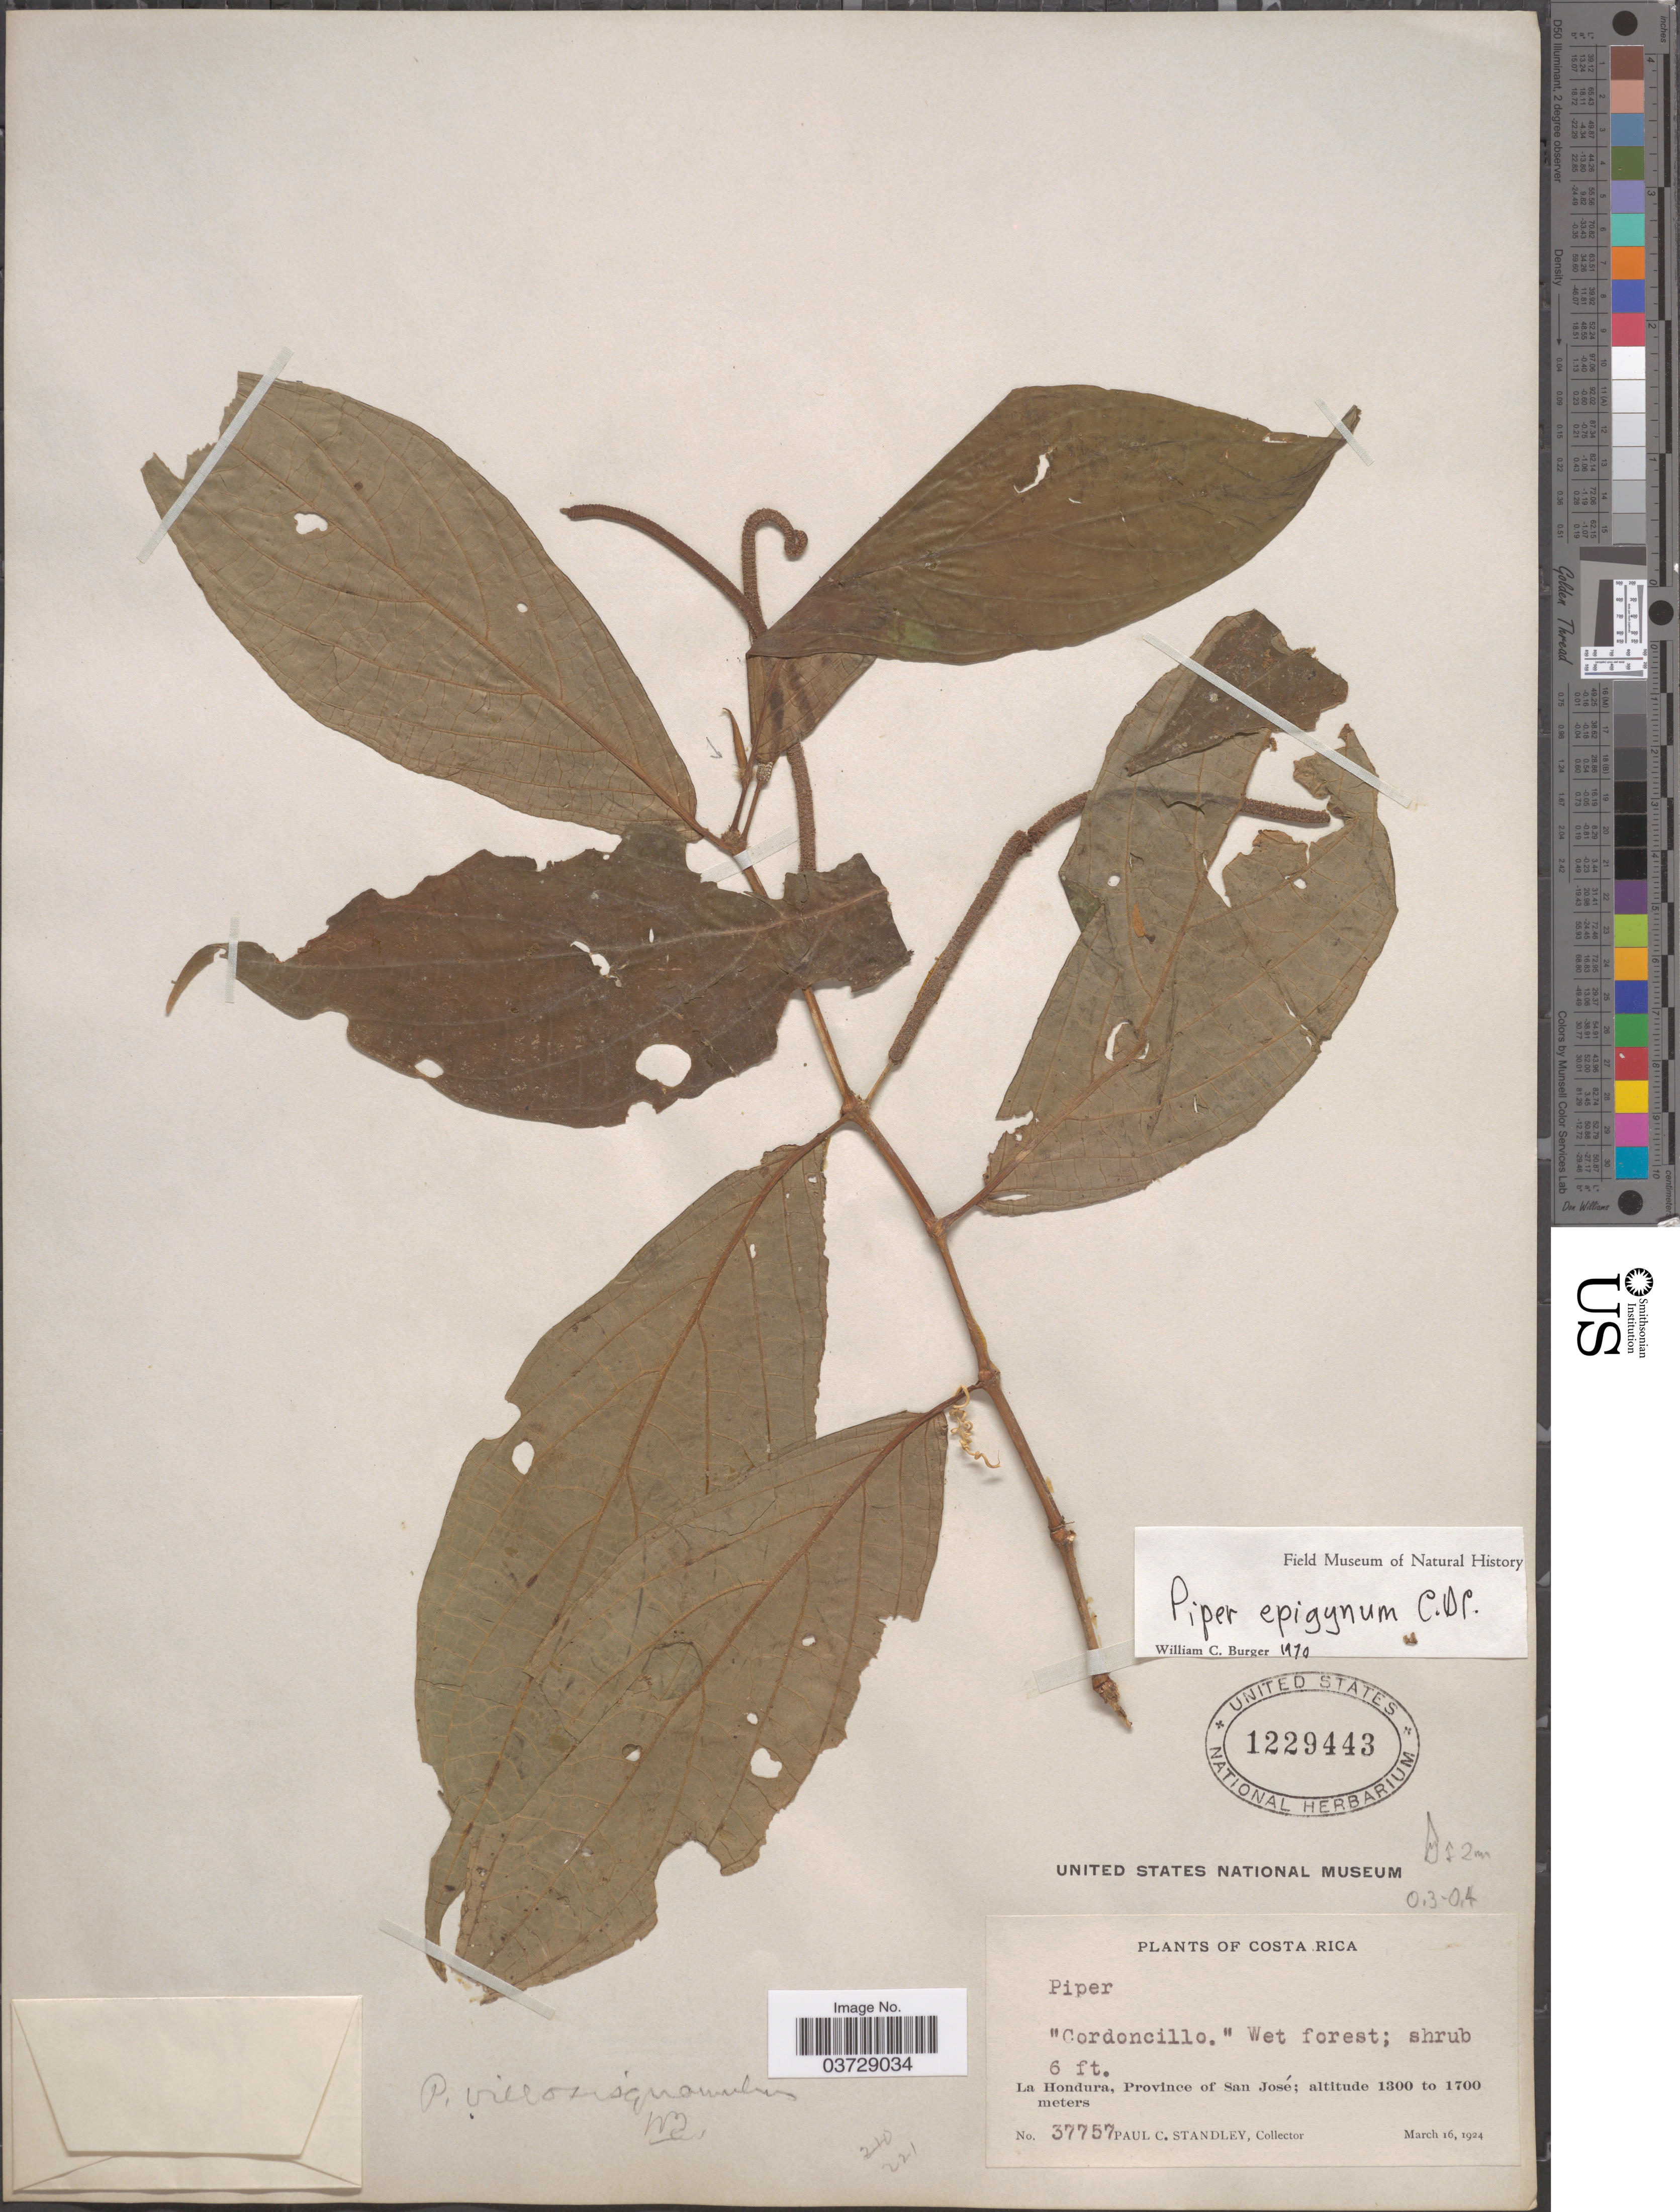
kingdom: Plantae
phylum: Tracheophyta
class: Magnoliopsida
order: Piperales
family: Piperaceae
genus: Piper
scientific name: Piper epigynium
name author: C. DC.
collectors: P. C. Standley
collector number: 37757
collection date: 1924-03-16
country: Costa Rica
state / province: San José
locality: La Hondura.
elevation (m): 1300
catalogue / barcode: US 1229443